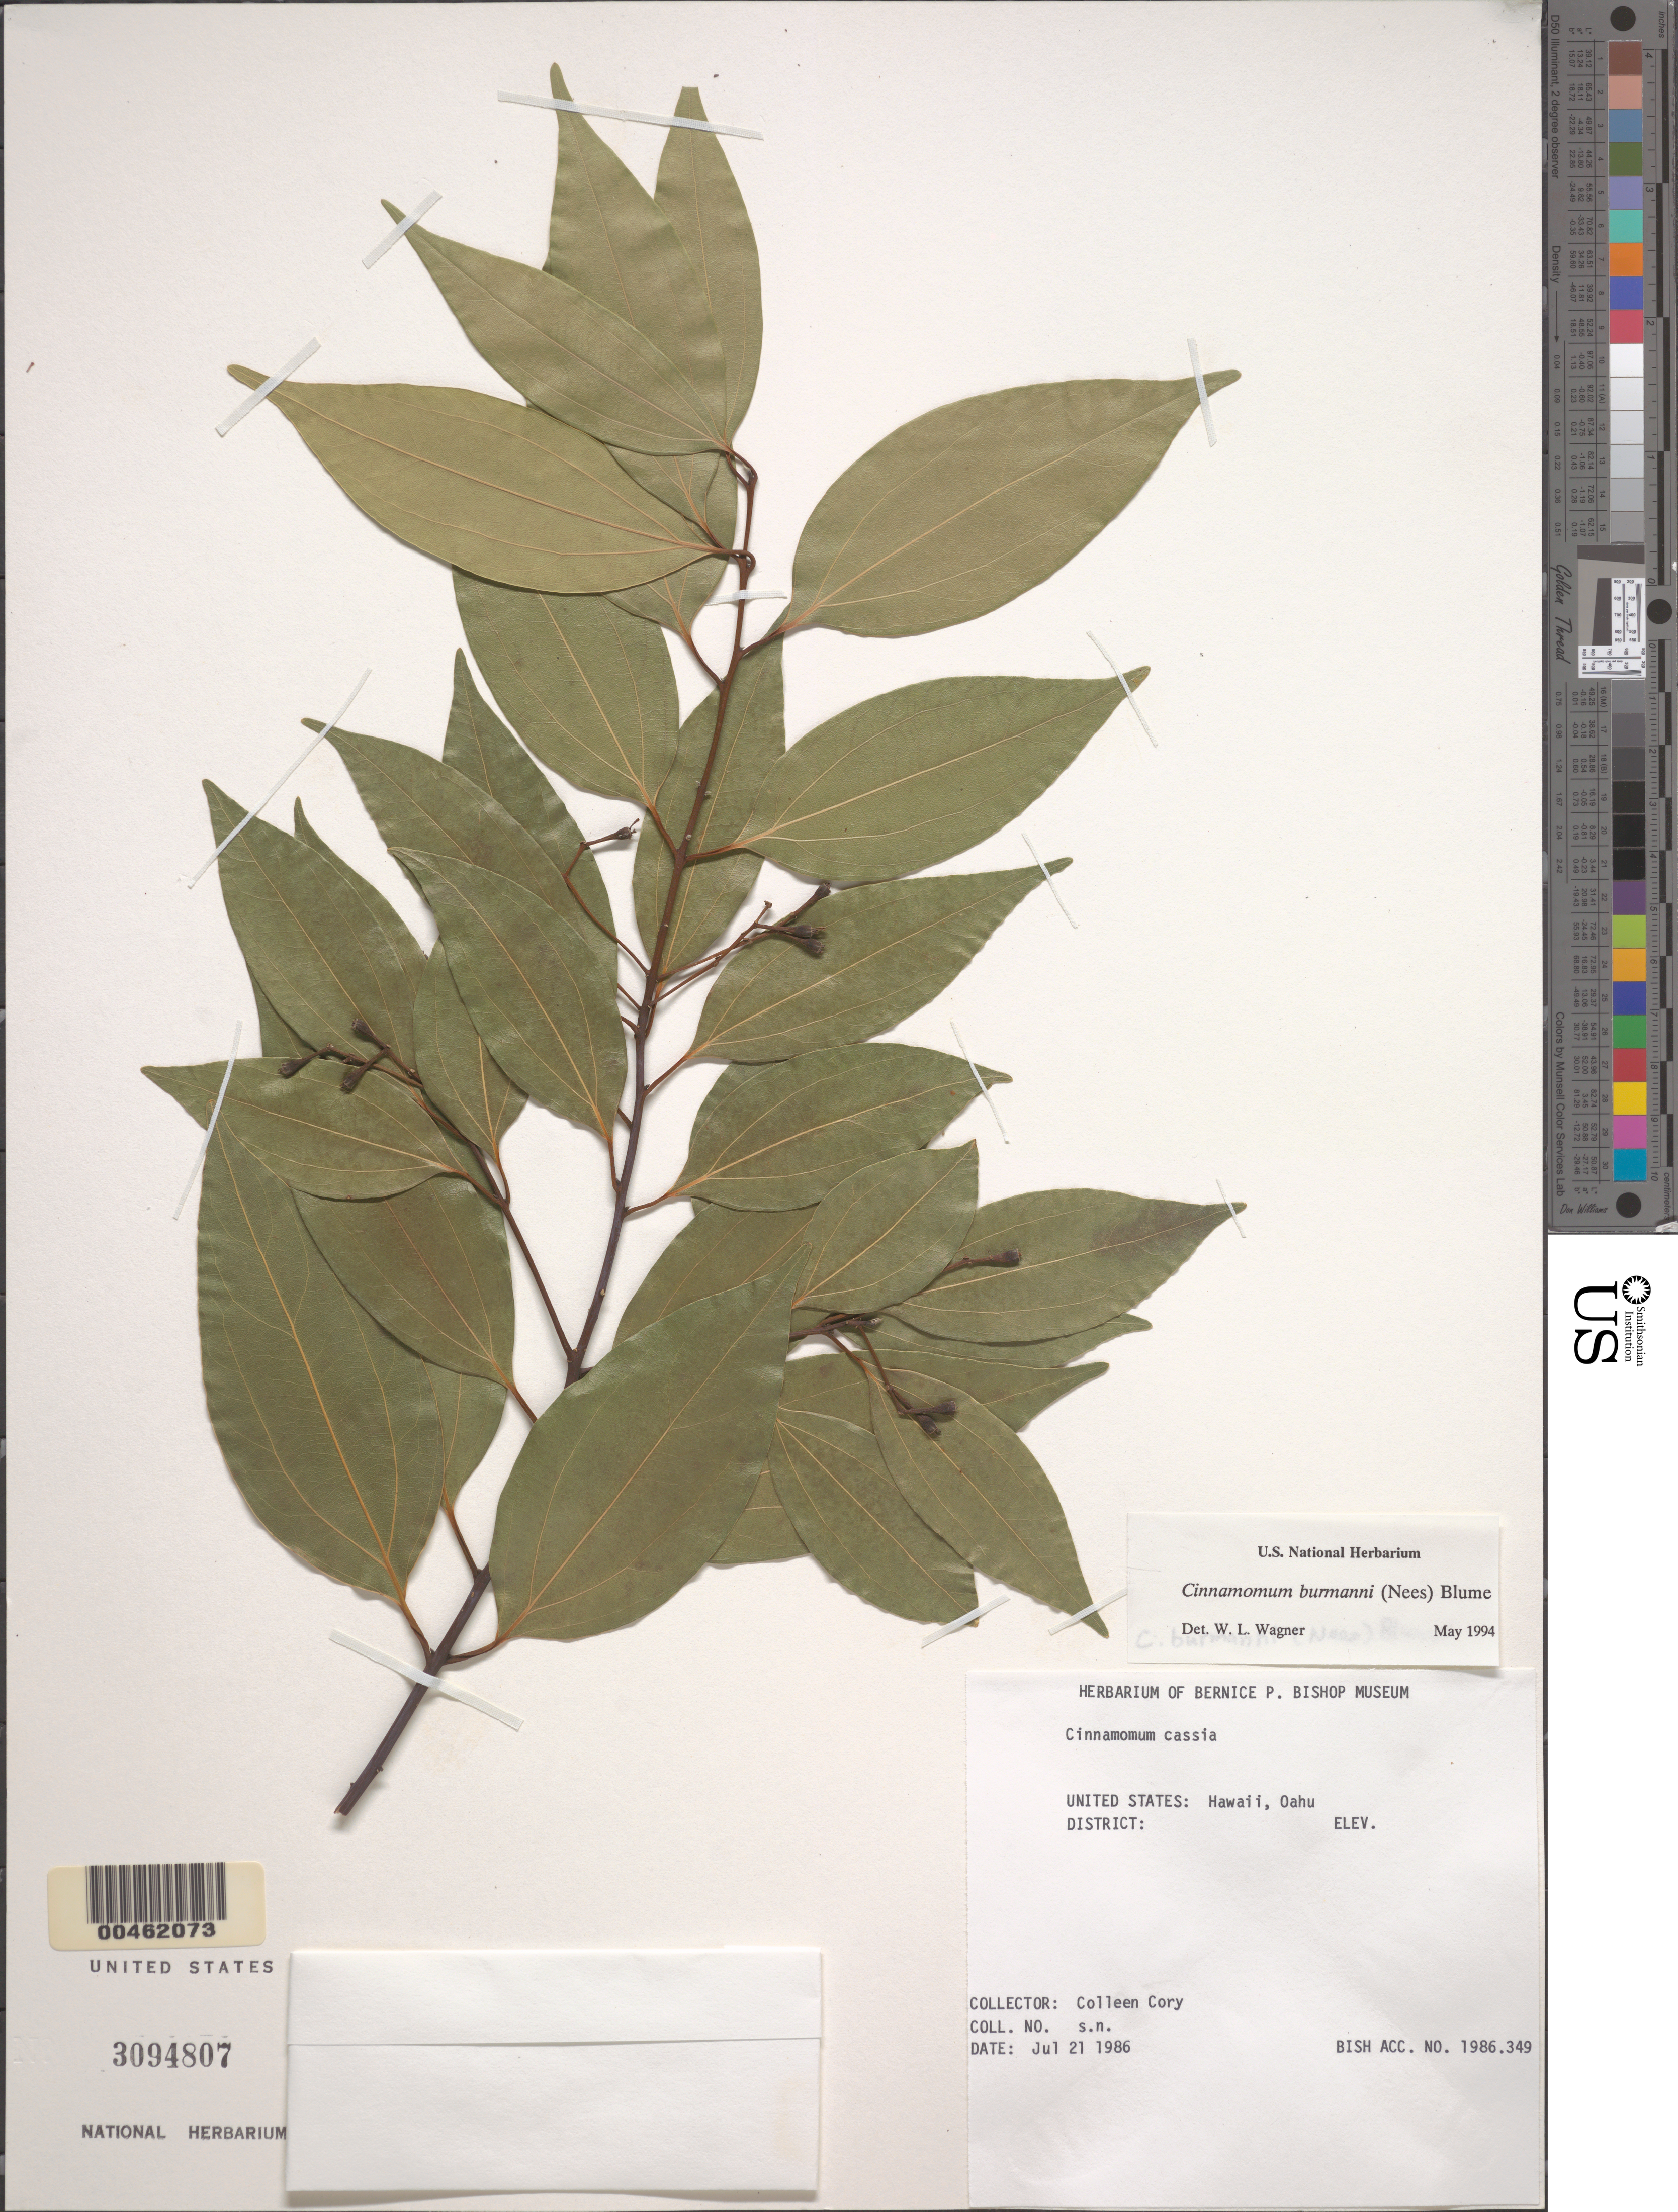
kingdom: Plantae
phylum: Tracheophyta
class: Magnoliopsida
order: Laurales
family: Lauraceae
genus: Cinnamomum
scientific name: Cinnamomum burmannii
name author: (Nees & T. Nees) Blume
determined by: Wagner, W. L., (BOT), Smithsonian Institution - National Museum of Natural History (UNITED STATES)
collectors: C. Cory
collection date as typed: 21 Jul 1986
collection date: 1986-07-21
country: United States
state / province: Hawaii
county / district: Honolulu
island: Oahu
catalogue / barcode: US 3094807